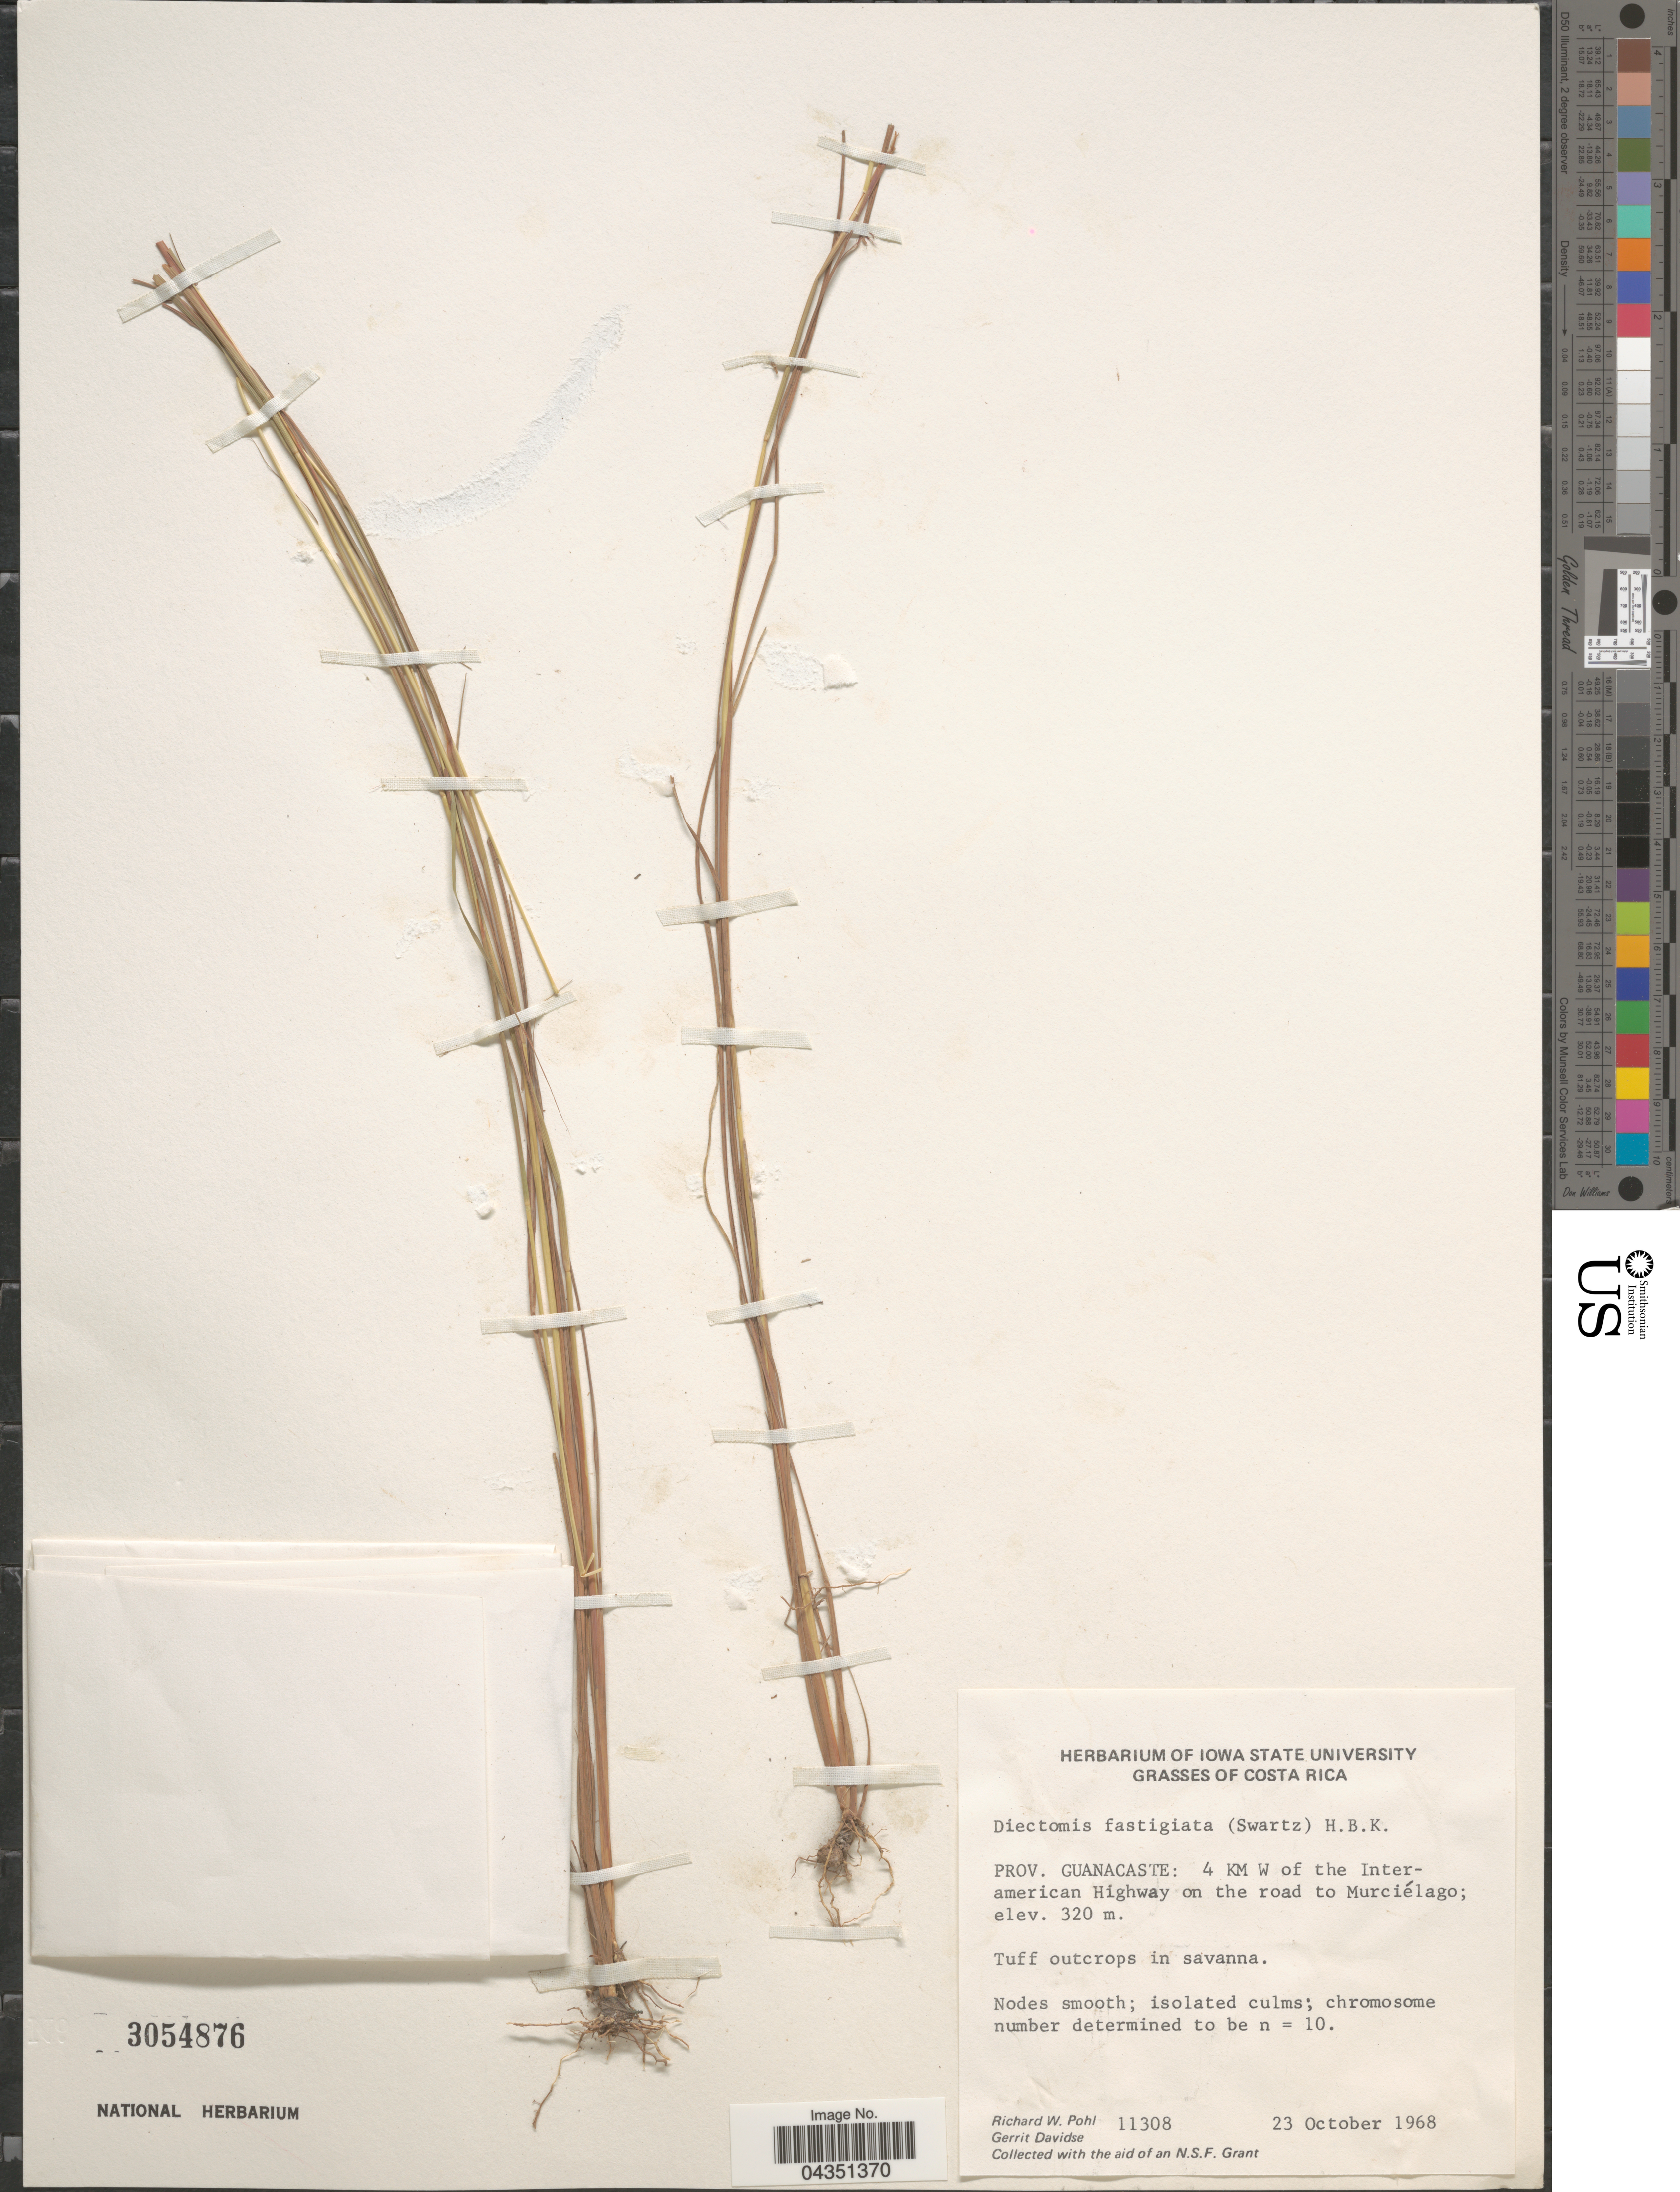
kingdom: Plantae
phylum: Tracheophyta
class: Liliopsida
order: Poales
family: Poaceae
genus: Diectomis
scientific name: Diectomis fastigiata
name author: (Sw.) P. Beauv.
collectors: R. W. Pohl & G. Davidse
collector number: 11308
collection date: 1968-10-23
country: Costa Rica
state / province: Guanacaste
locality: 4 Km W of the Interamerican Highway on the road to Murciélago.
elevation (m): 320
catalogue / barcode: US 3054876